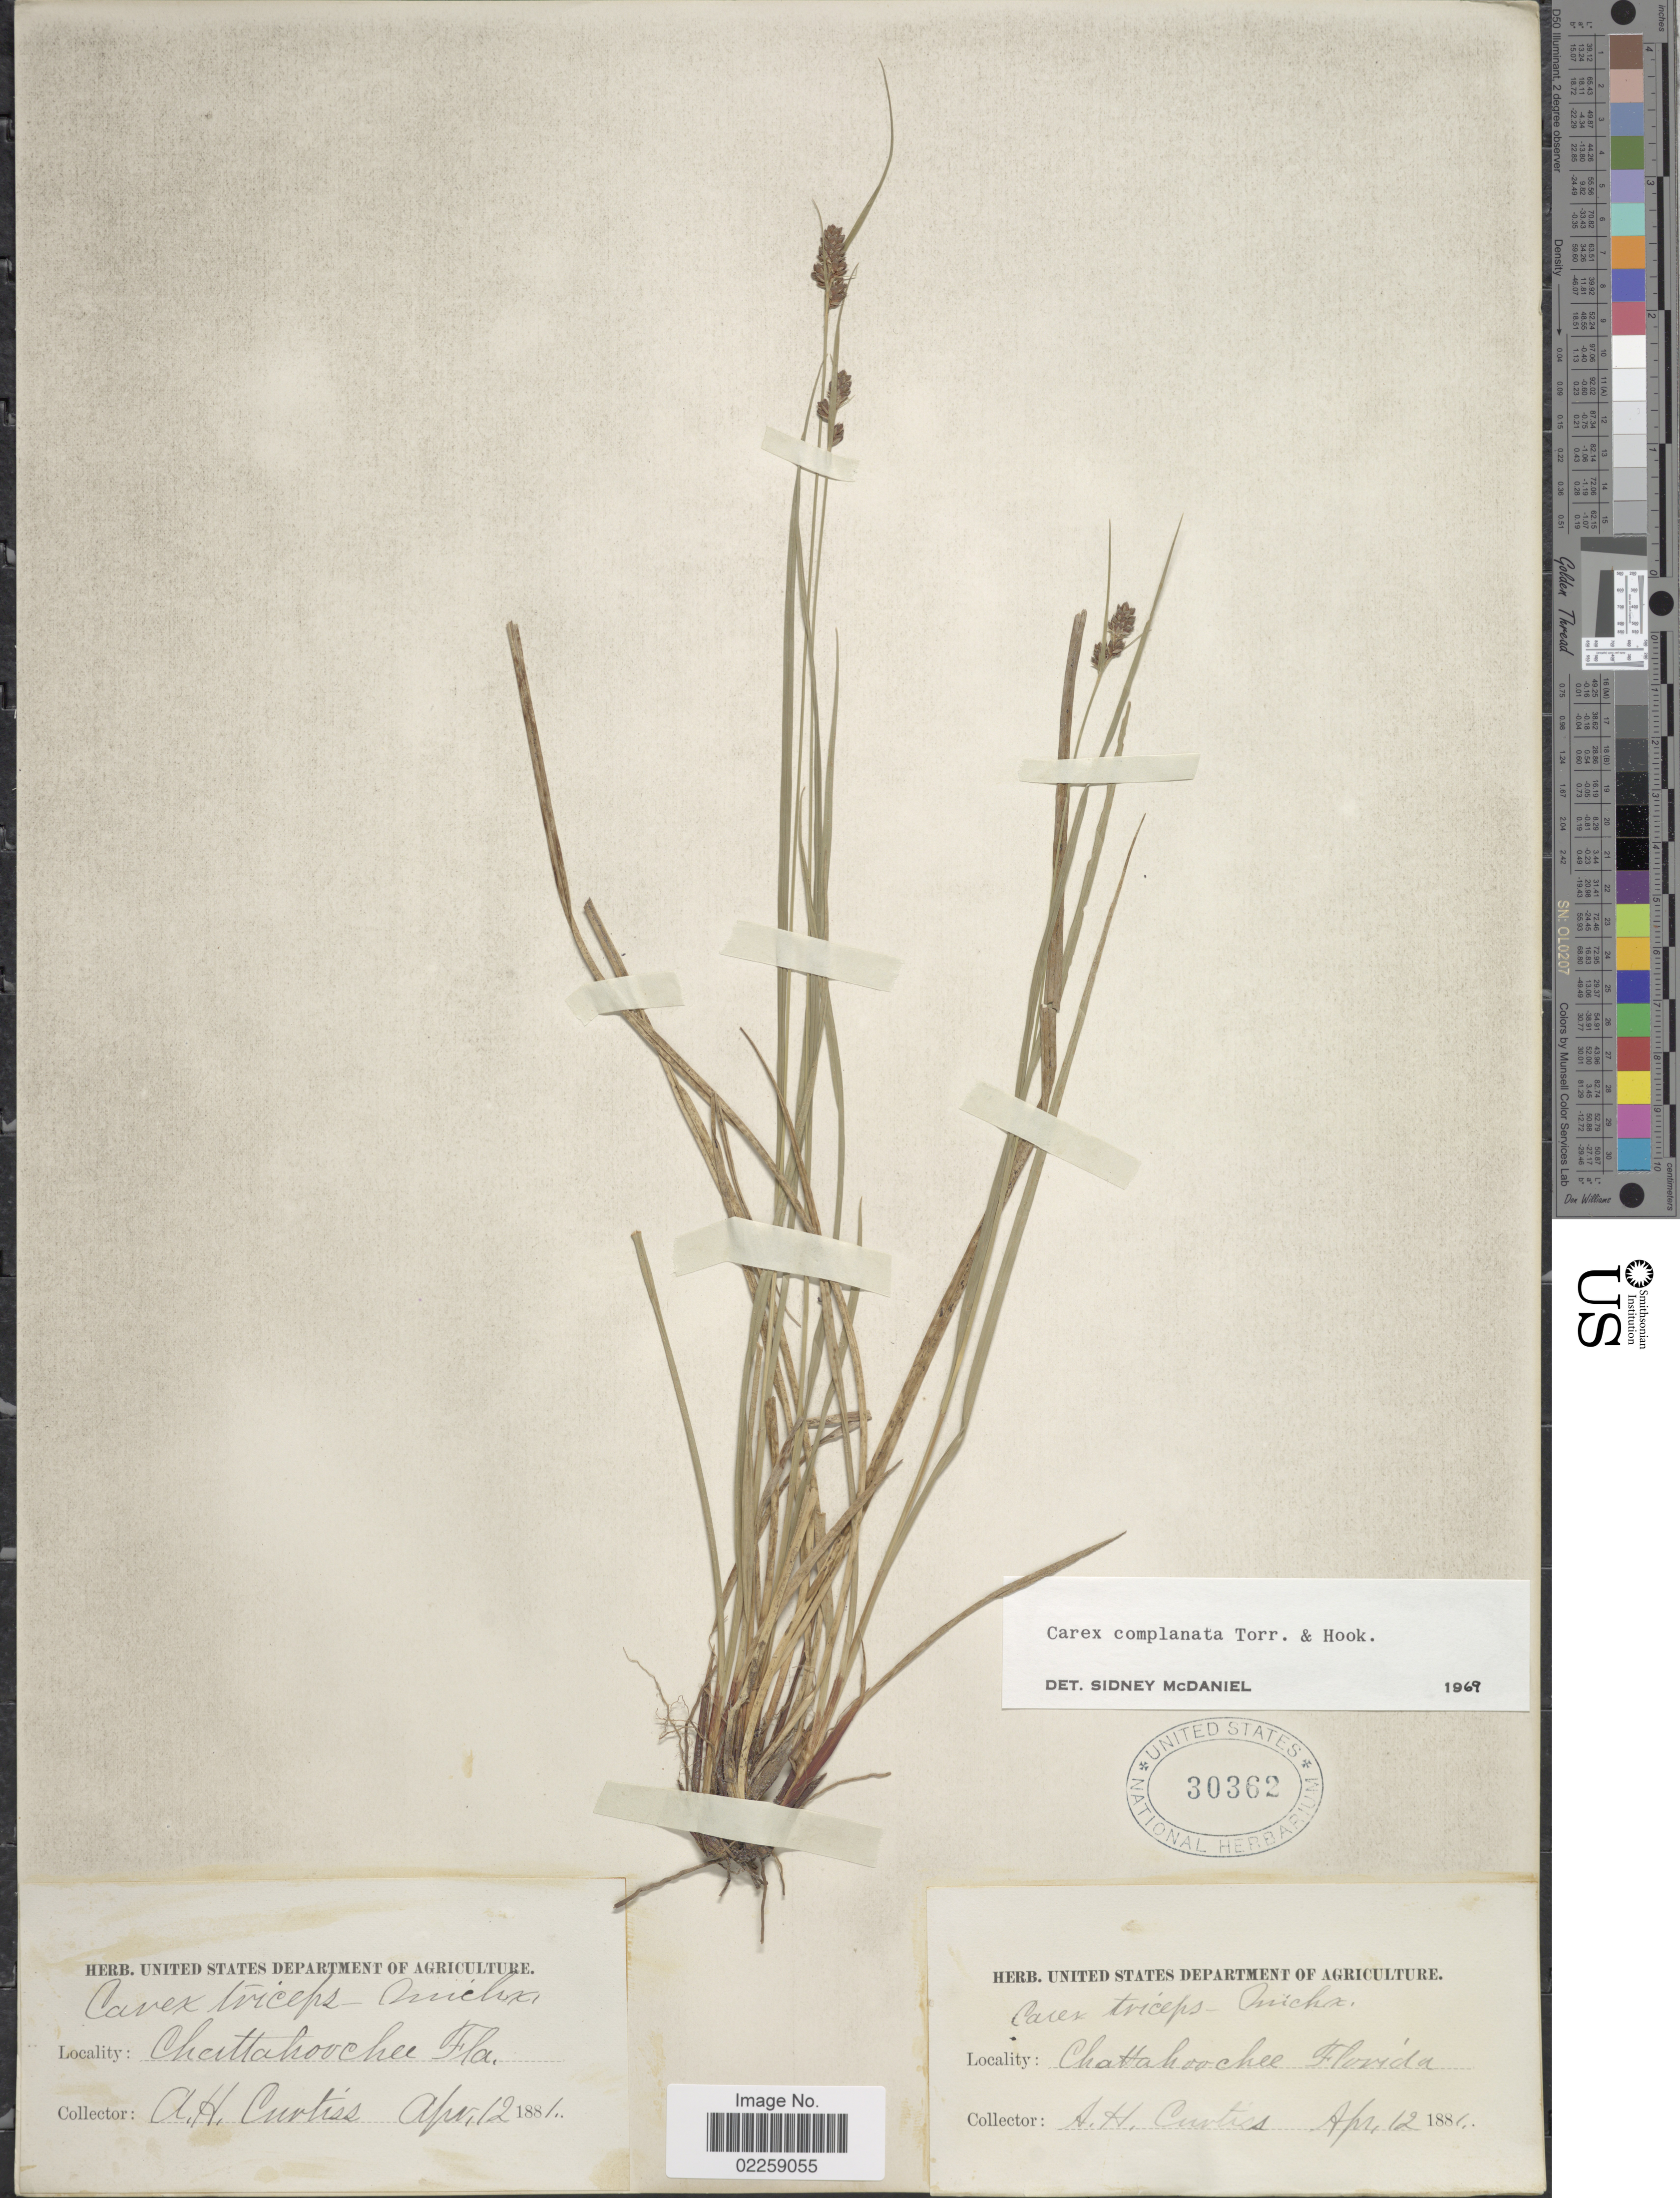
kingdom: Plantae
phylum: Tracheophyta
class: Liliopsida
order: Poales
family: Cyperaceae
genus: Carex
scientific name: Carex complanata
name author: Torr. & Hook.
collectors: A. Curtis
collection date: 1881-04-12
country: United States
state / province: Florida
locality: Chattahoochee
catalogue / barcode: US 30362